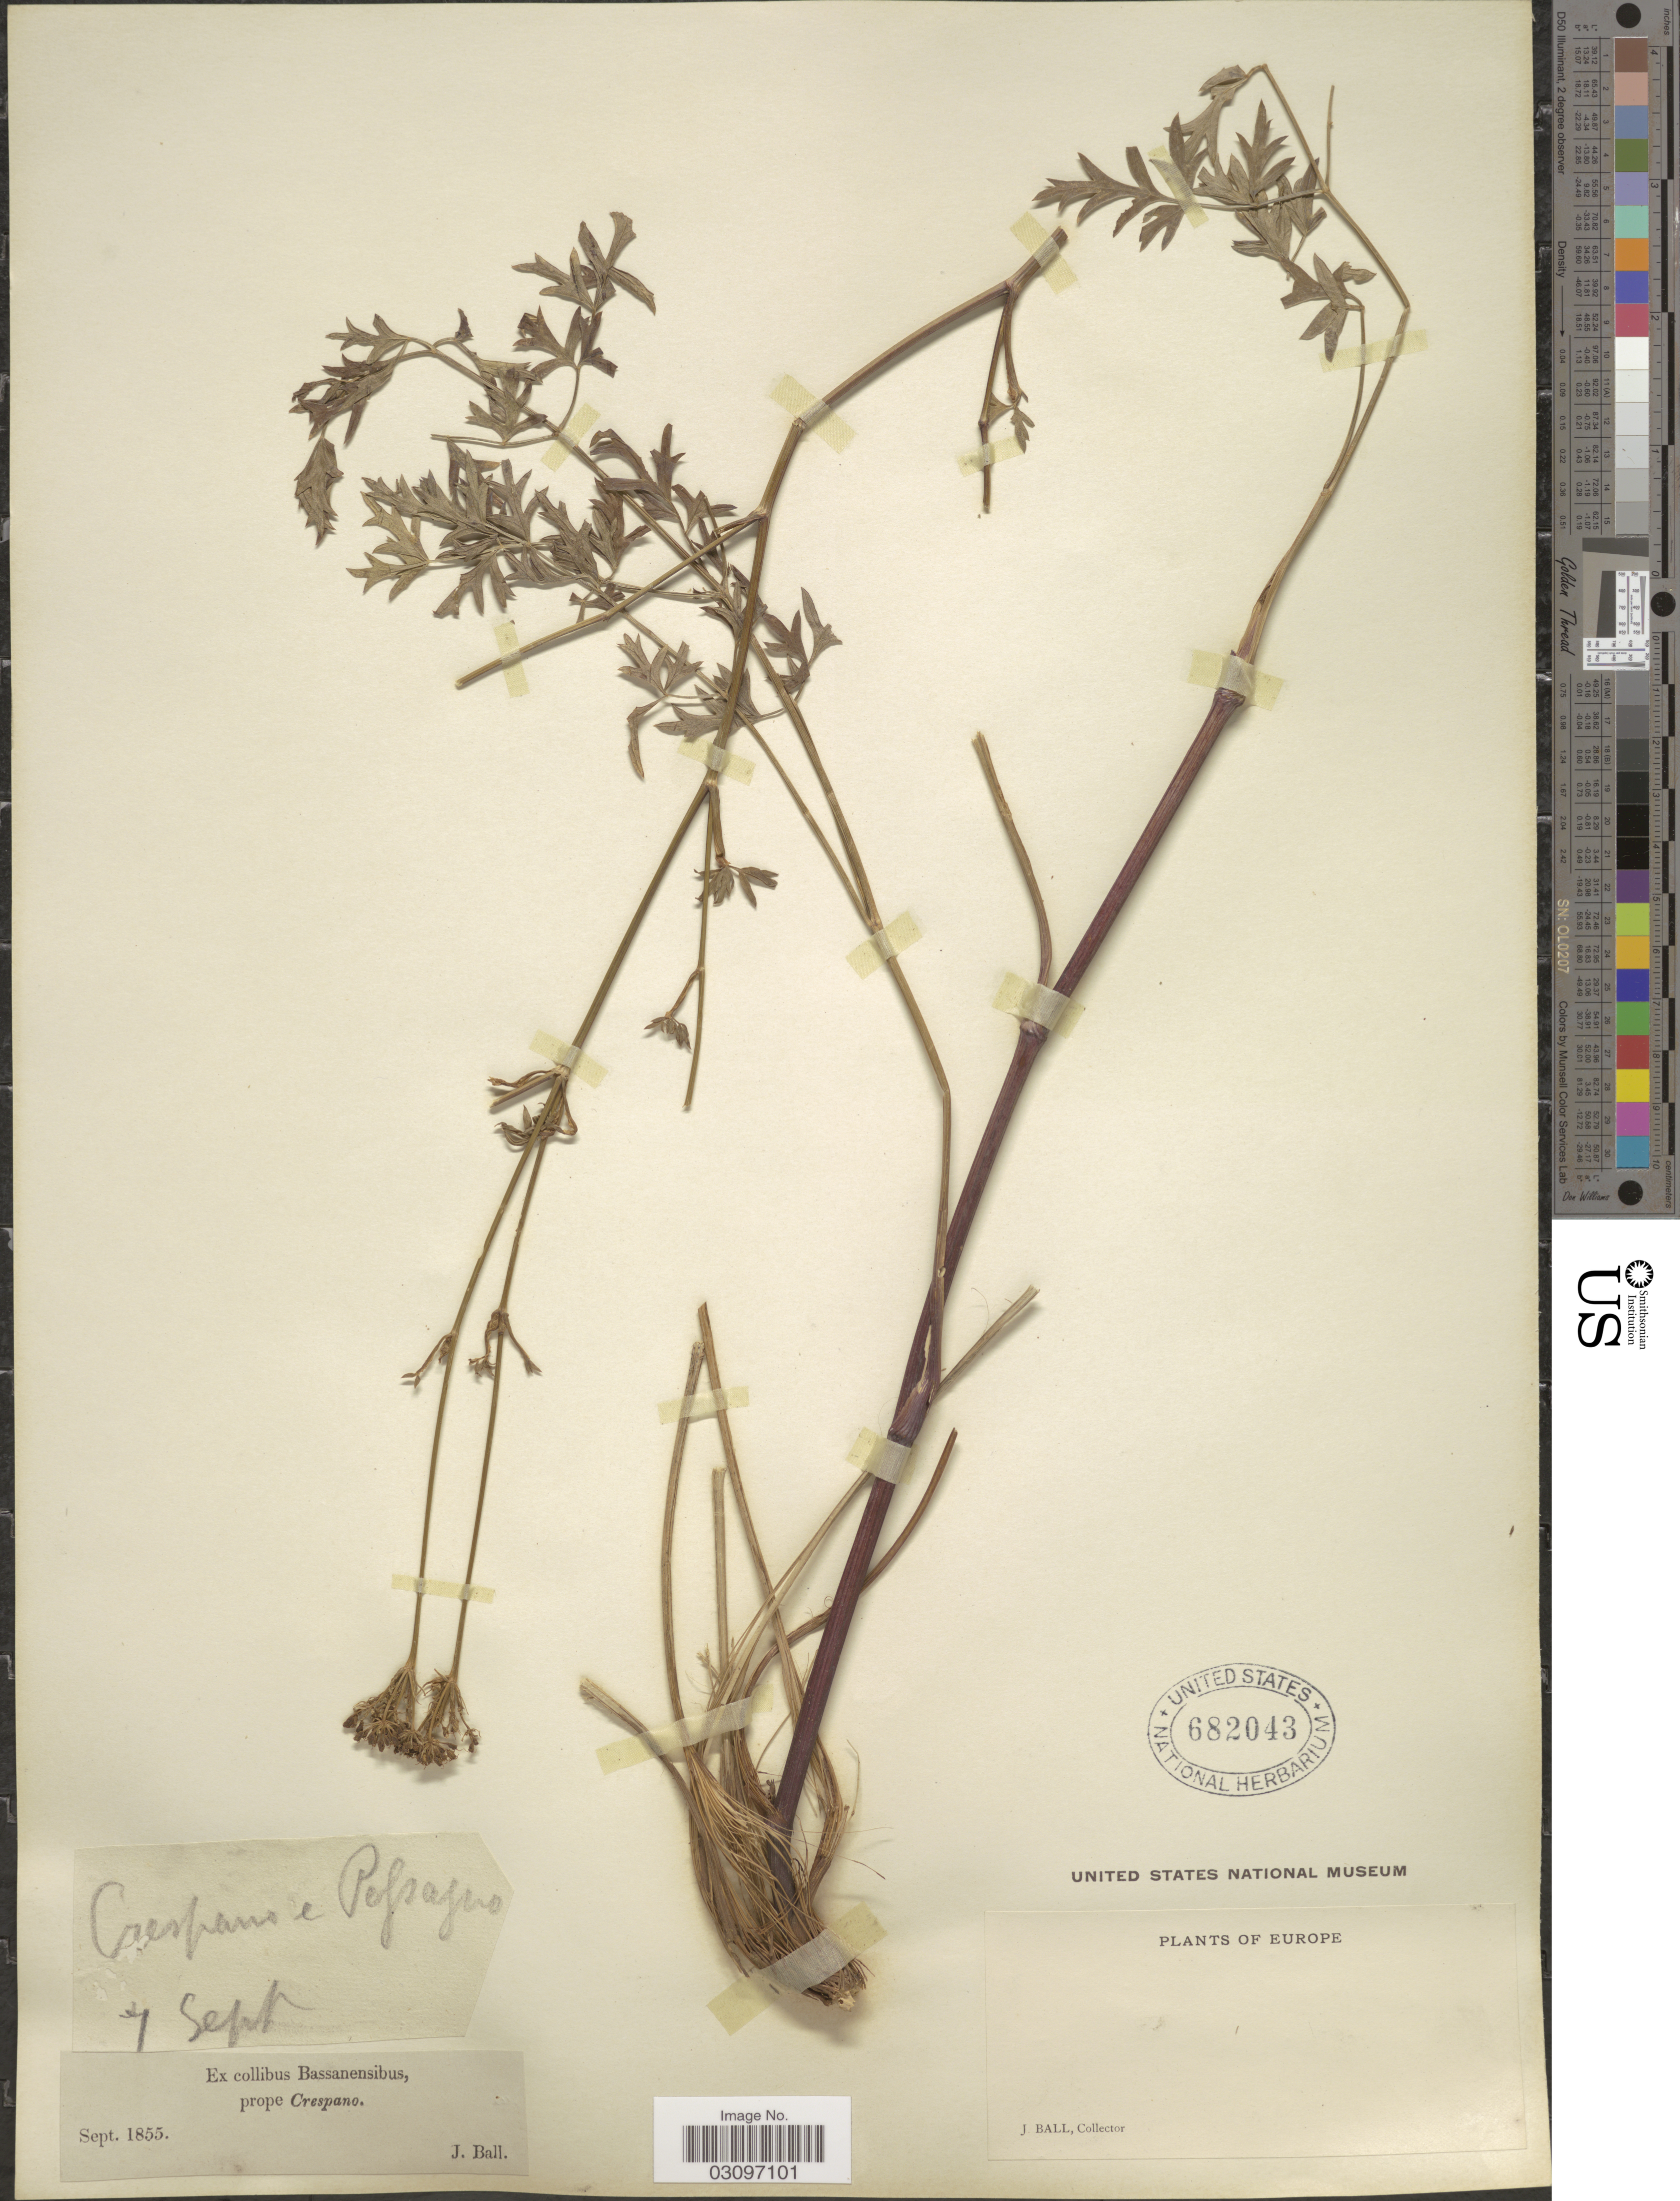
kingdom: Plantae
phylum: Tracheophyta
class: Magnoliopsida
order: Apiales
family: Apiaceae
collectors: J. Ball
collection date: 1855-09-07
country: Italy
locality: Europe. Ex collibus Bassanensibus, prope Crespano. Europe.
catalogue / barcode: US 682043